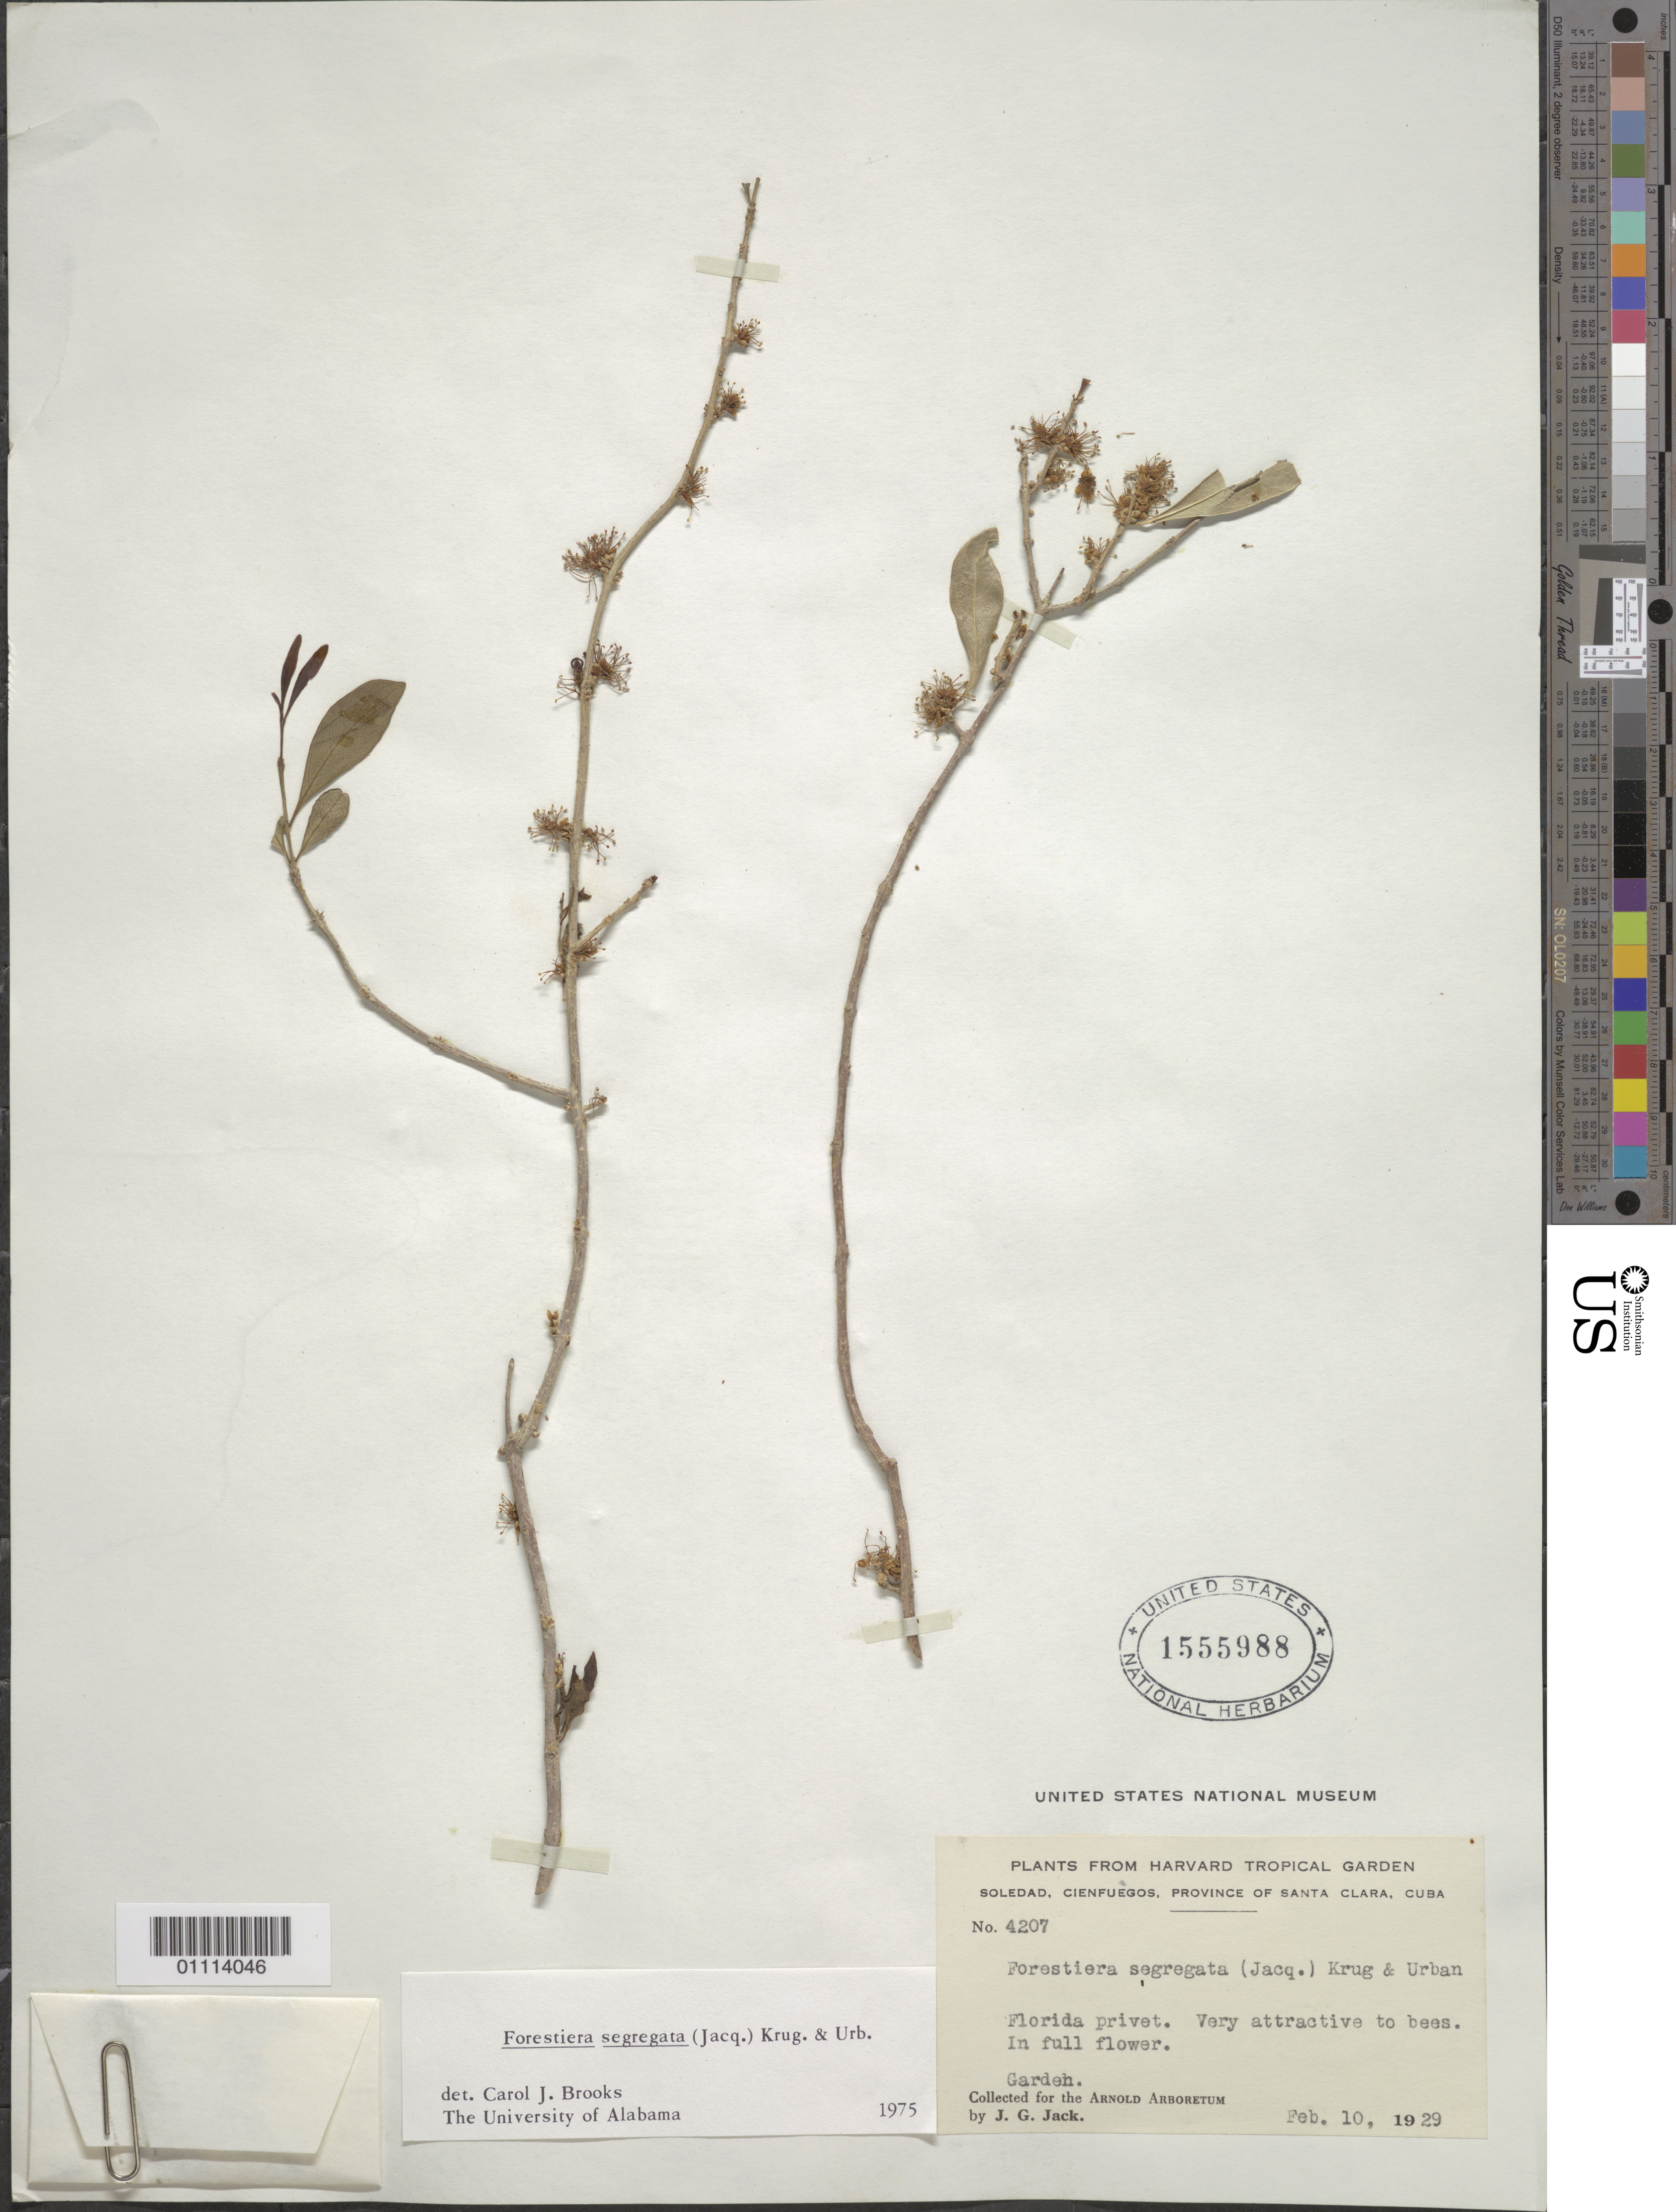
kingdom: Plantae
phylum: Tracheophyta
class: Magnoliopsida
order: Lamiales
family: Oleaceae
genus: Forestiera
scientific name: Forestiera segregata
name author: (Jacq.) Krug & Urb.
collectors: J. G. Jack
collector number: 4207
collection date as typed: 10 Feb 1929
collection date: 1929-02-10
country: Cuba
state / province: Cienfuegos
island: Cuba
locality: Soledad, Cienfuegos, Province of Santa Clara, Cuba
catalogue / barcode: US 1555988